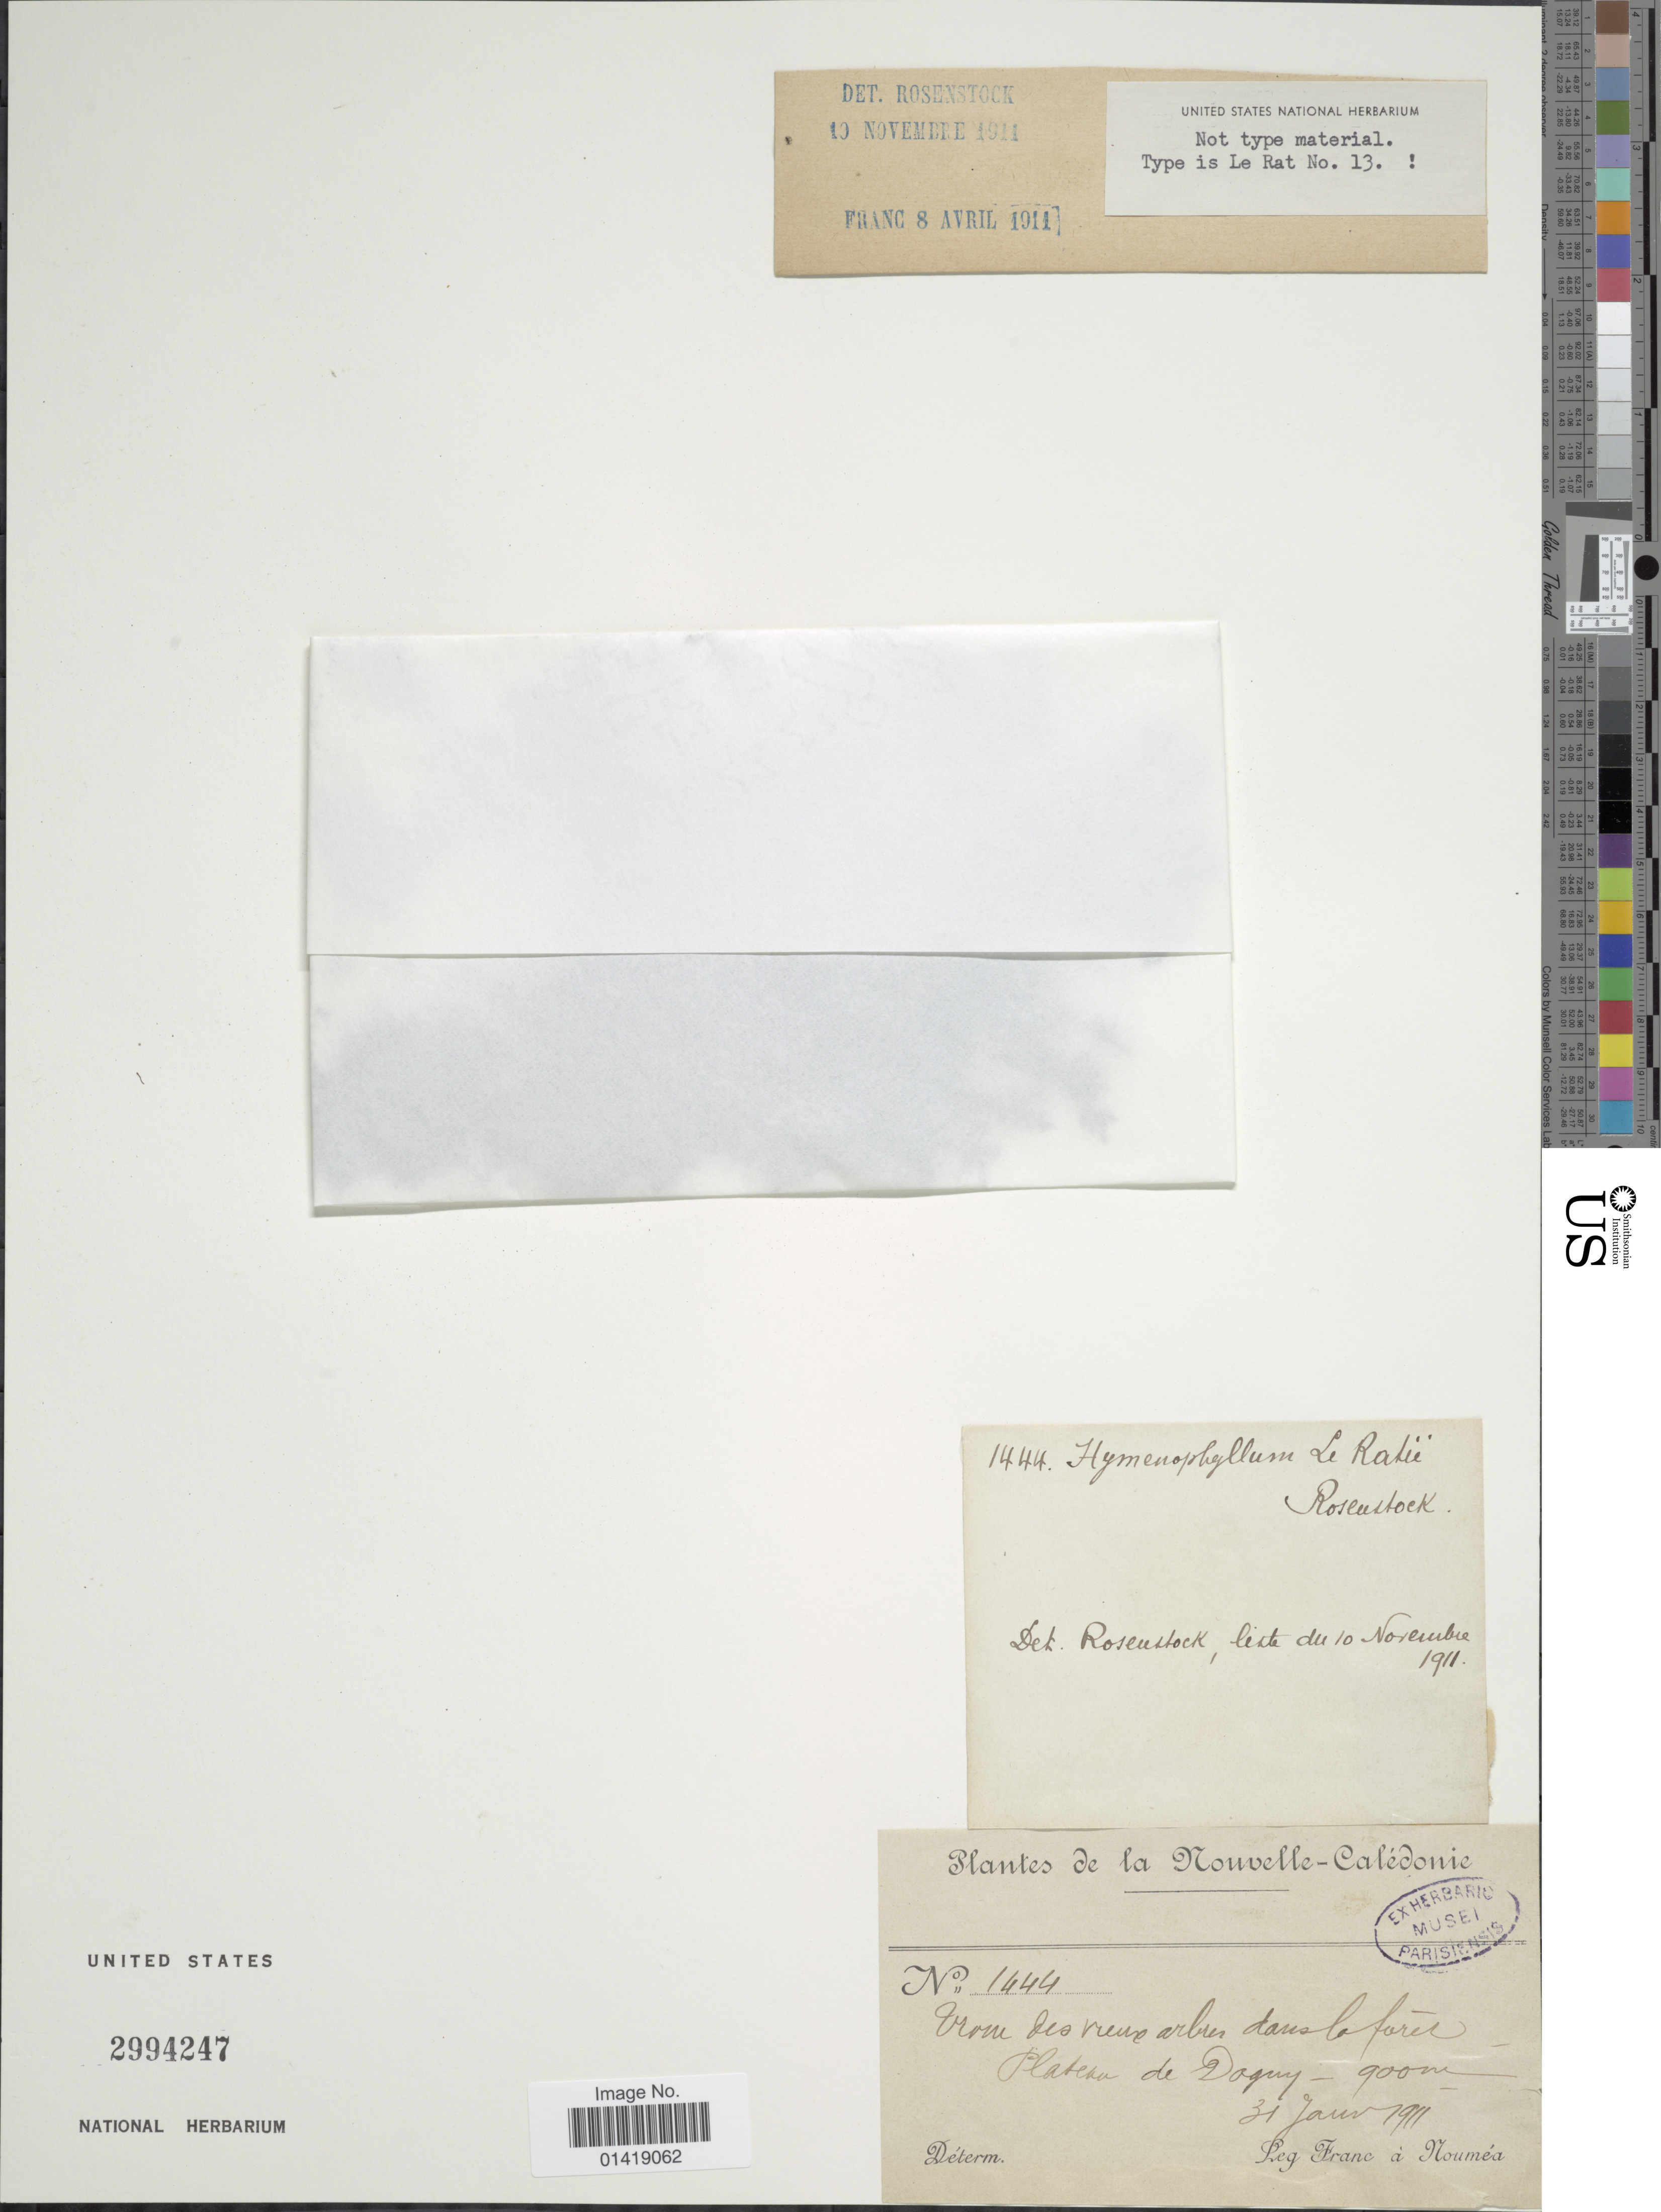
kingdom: Plantae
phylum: Tracheophyta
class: Polypodiopsida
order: Hymenophyllales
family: Hymenophyllaceae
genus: Hymenophyllum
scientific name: Hymenophyllum leratii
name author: Rosenst.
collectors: Franc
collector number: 1444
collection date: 1911-01-31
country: New Caledonia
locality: Plateau de Dognu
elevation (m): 900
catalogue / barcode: US 2994247